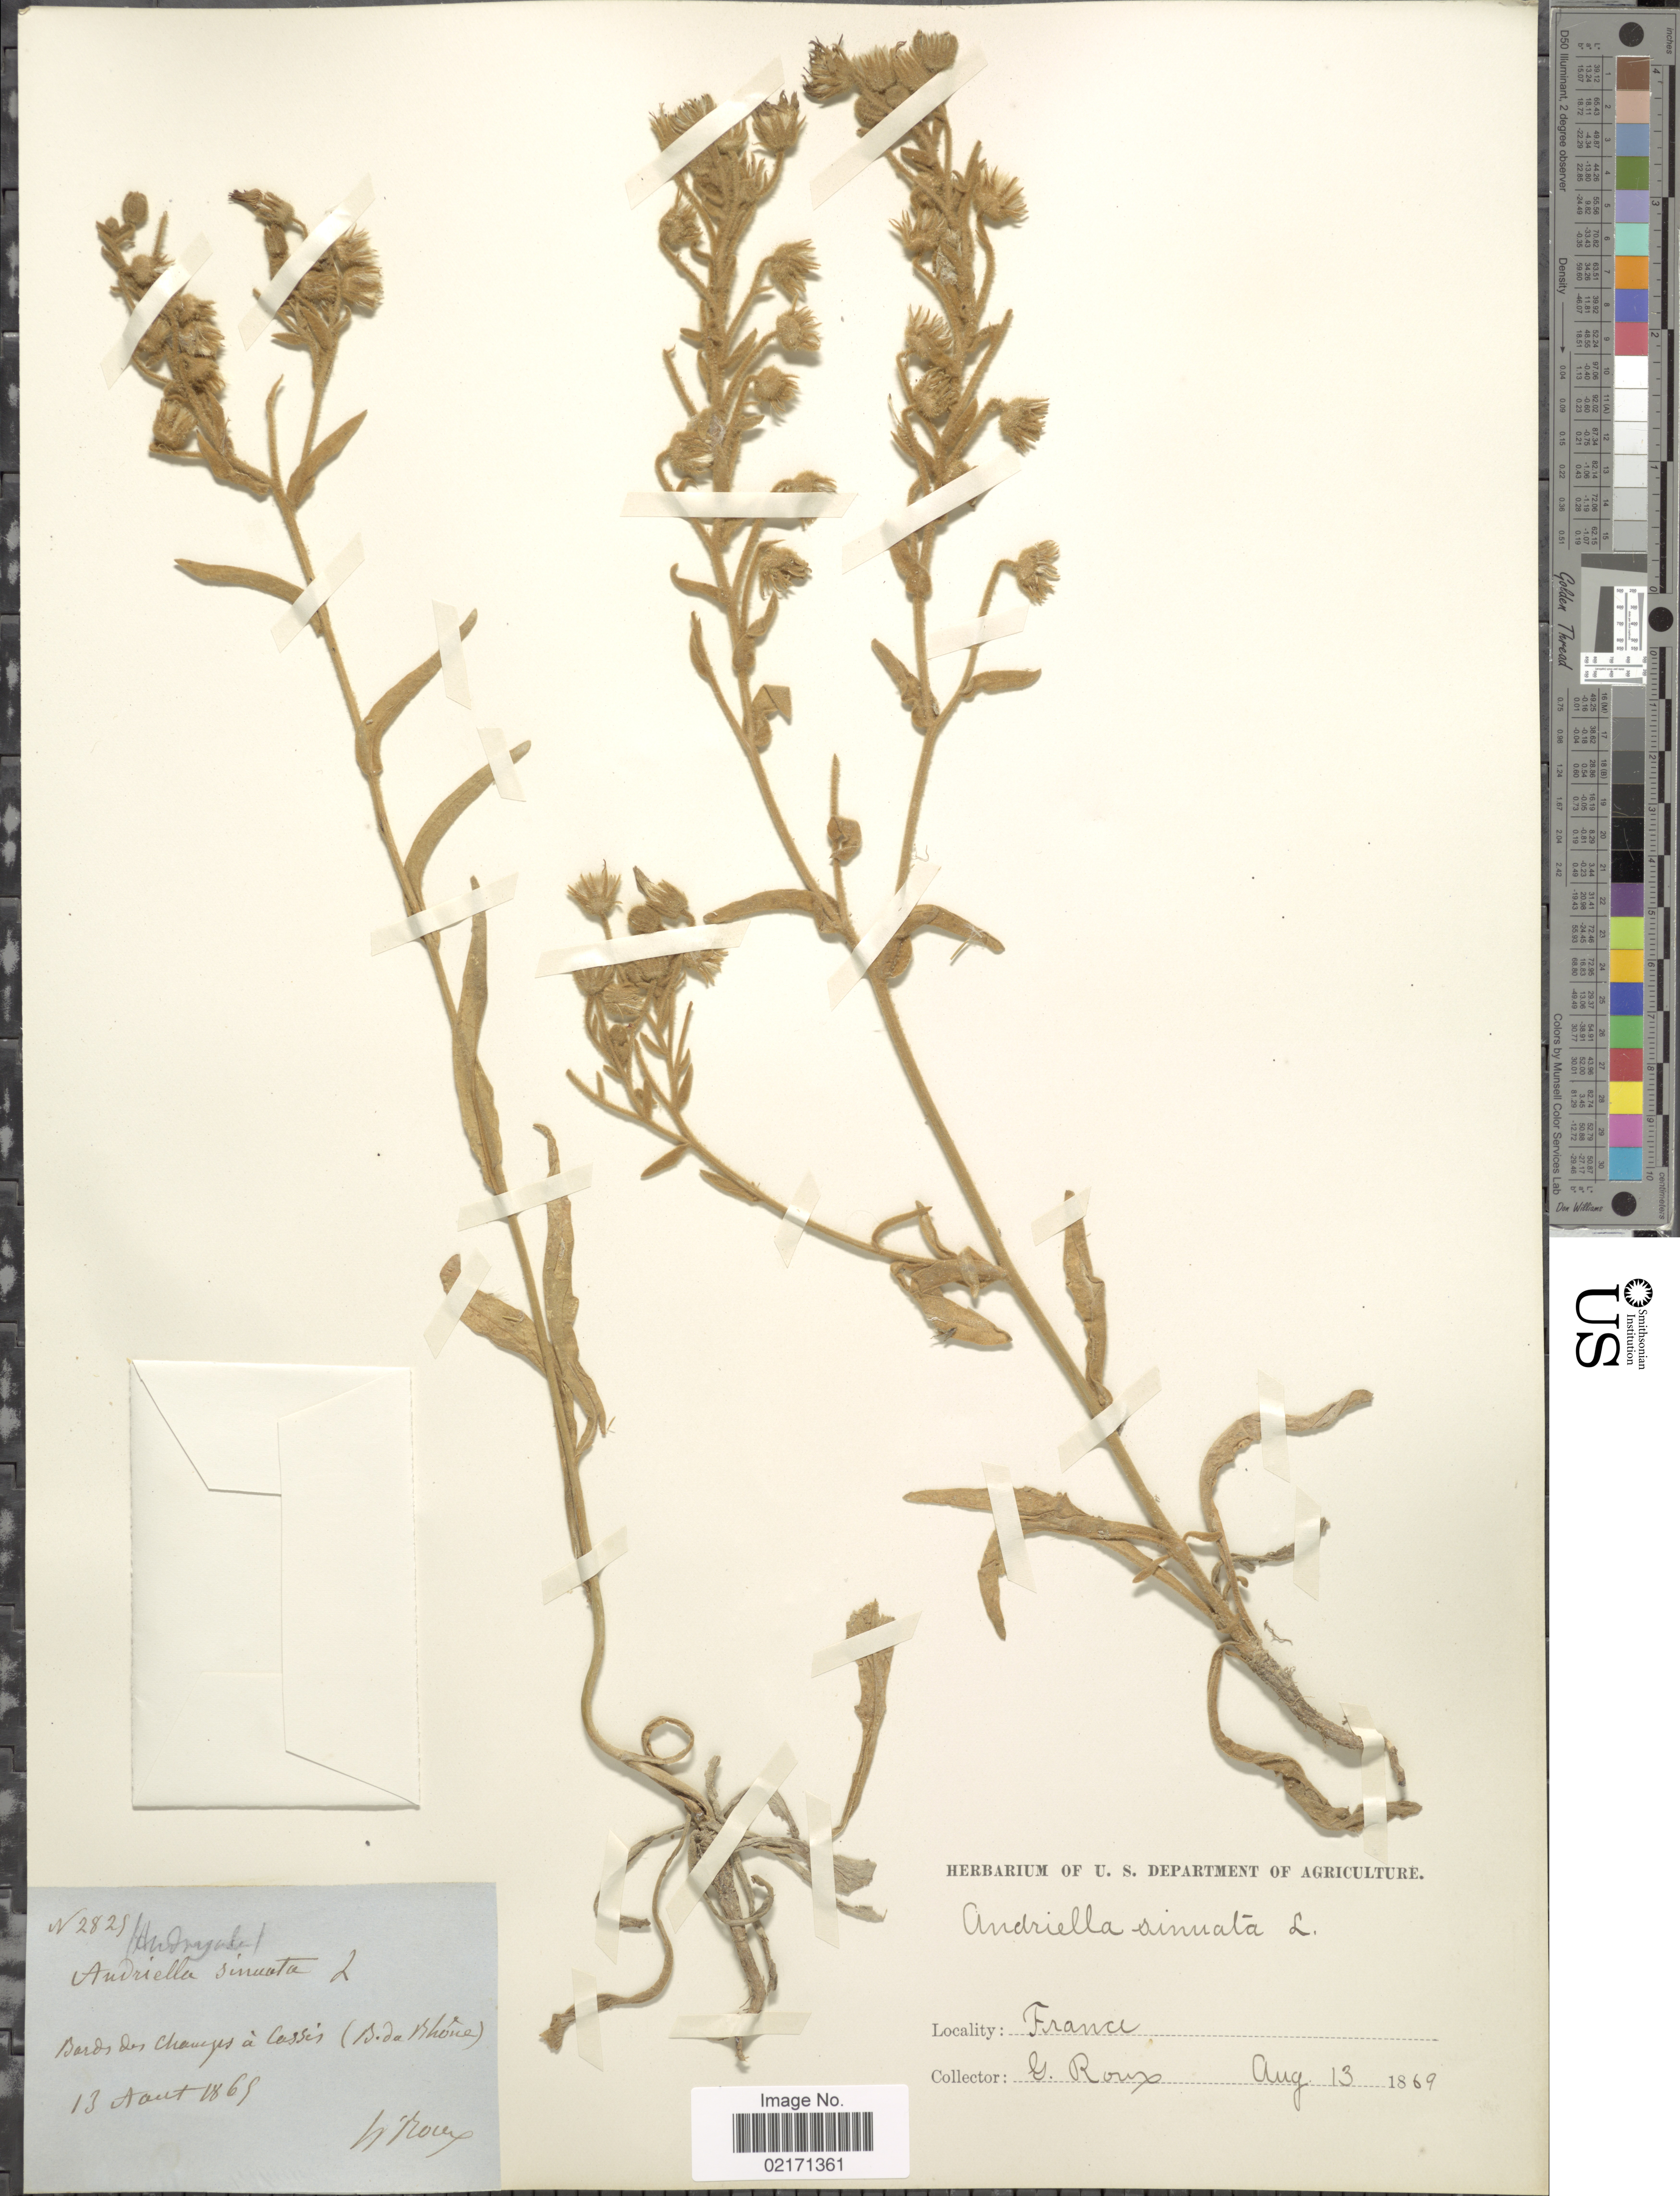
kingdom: Plantae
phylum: Tracheophyta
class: Magnoliopsida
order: Asterales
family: Asteraceae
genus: Andryala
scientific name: Andryala ragusina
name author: L.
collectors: N. Roux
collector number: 2825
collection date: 1869-08-13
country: France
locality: Bords des champes a Cassis (B. da. Rhone) [interpreted]